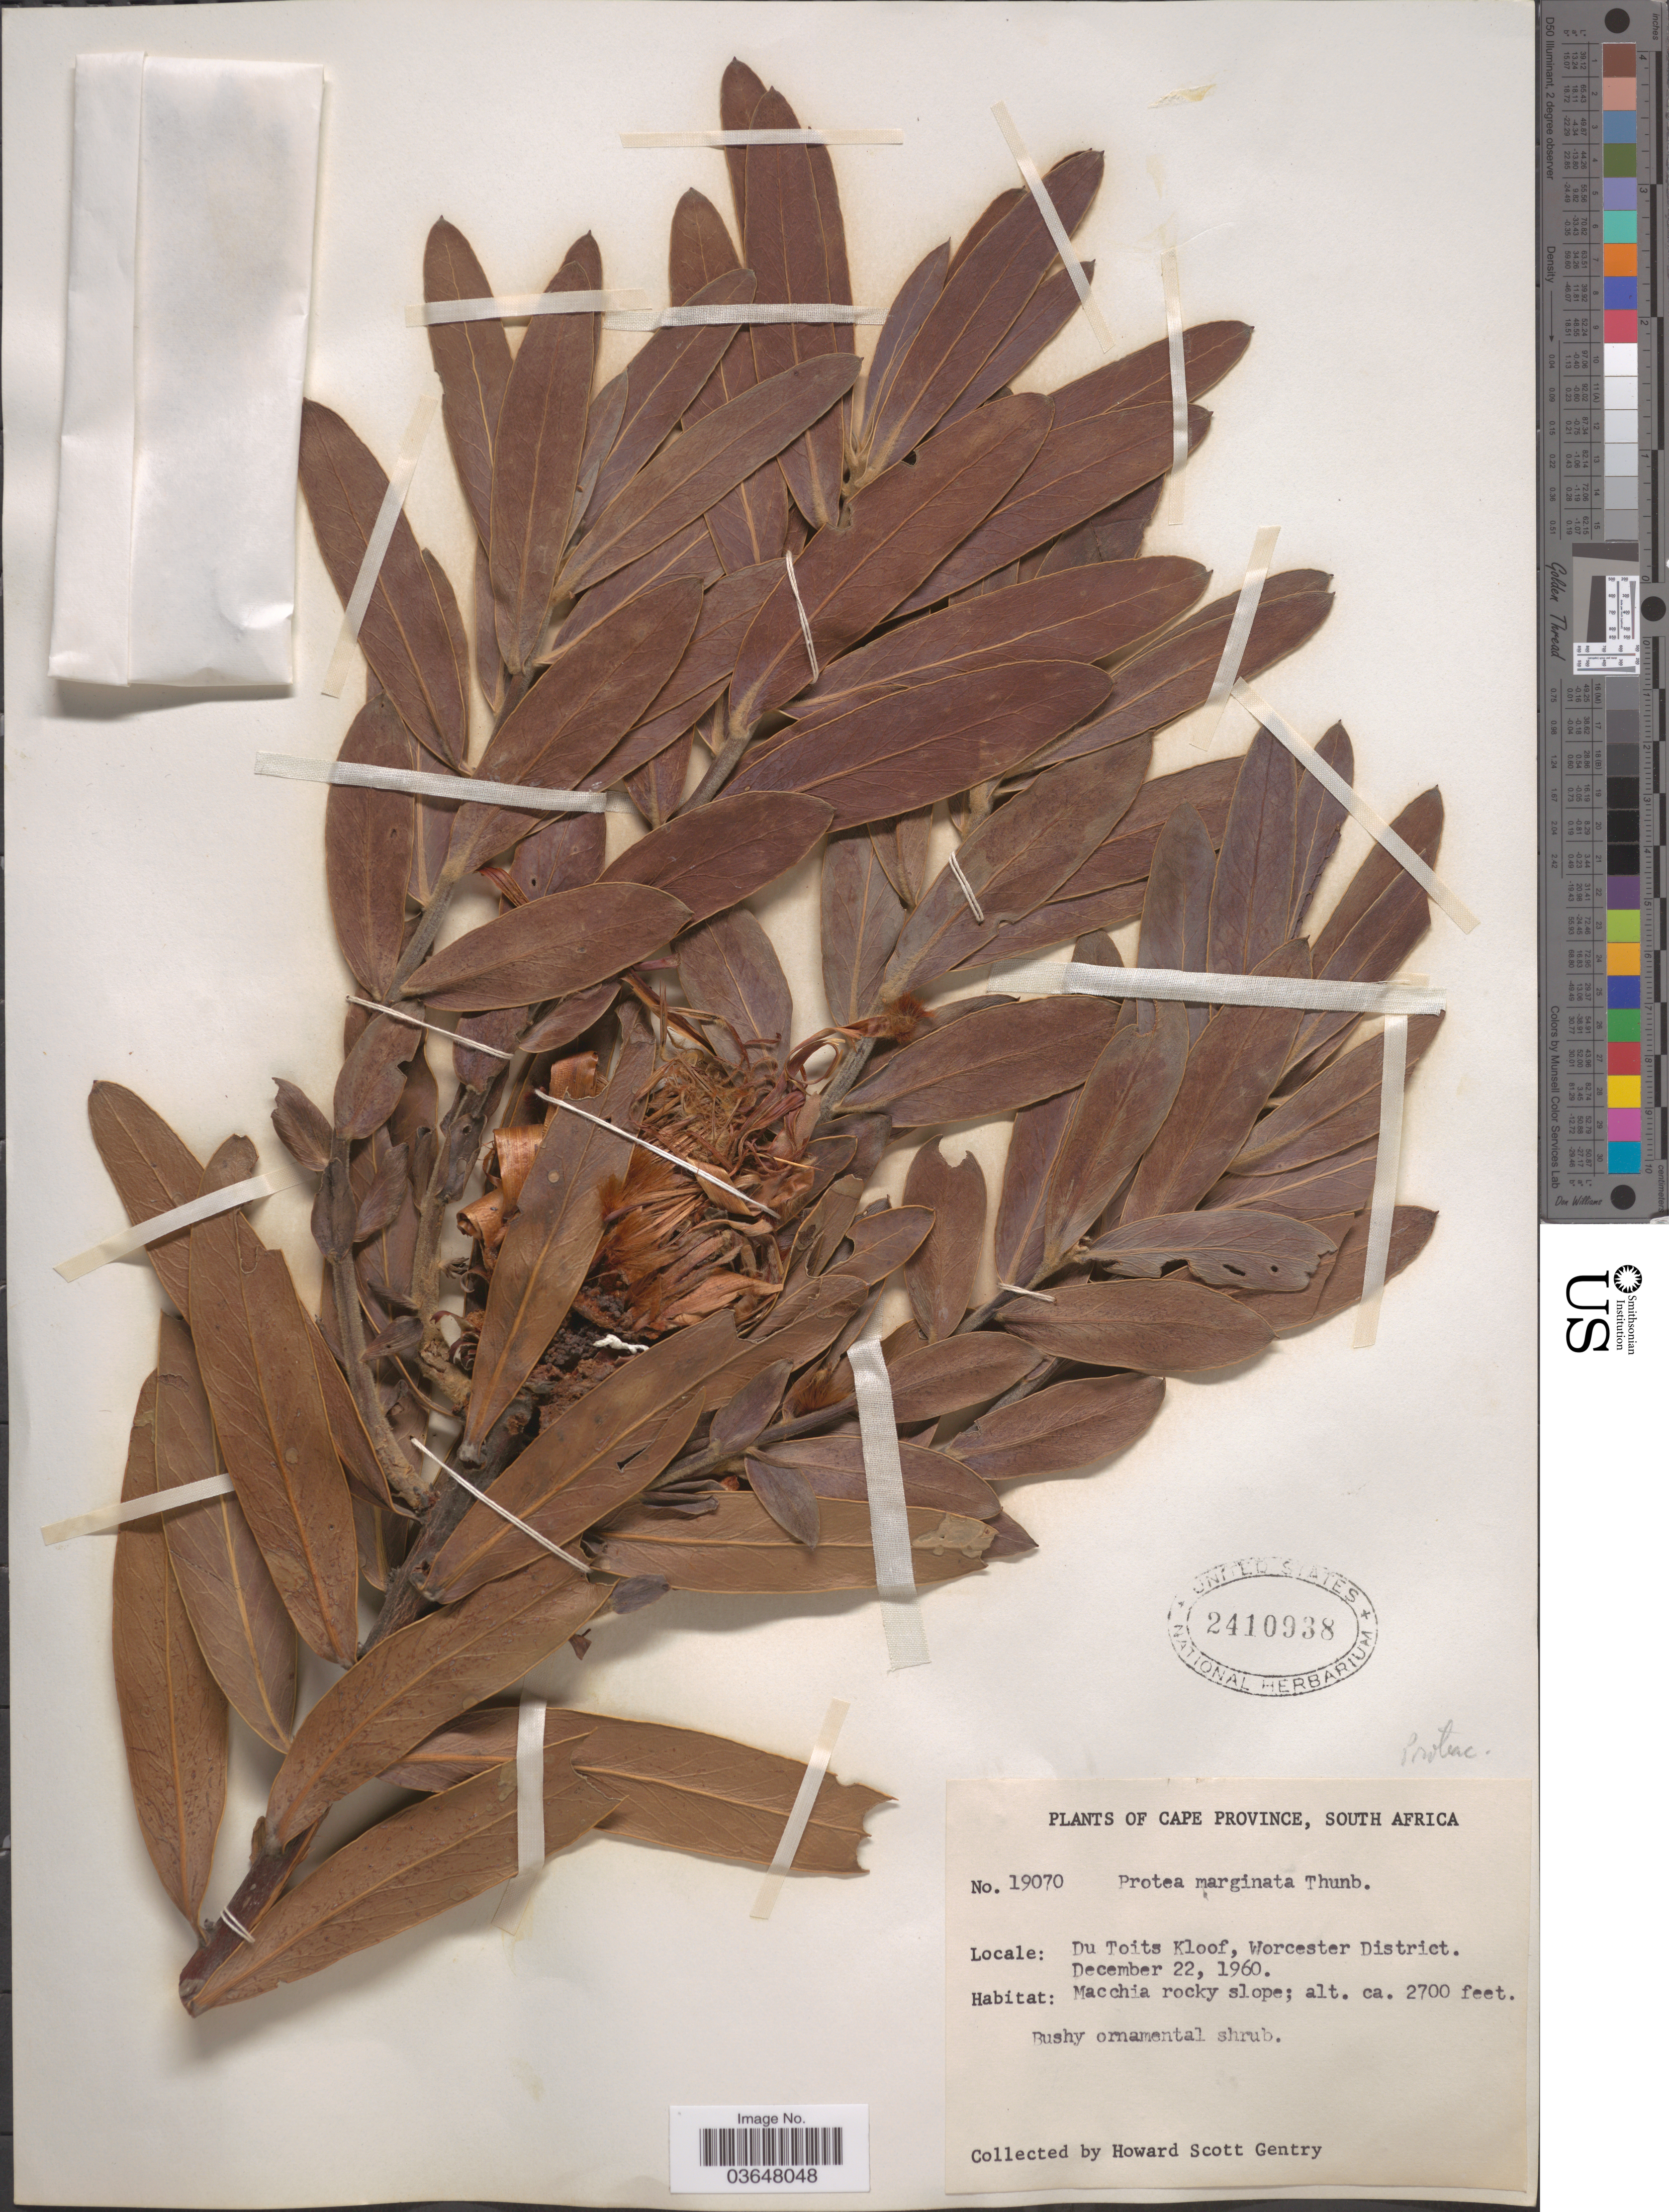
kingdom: Plantae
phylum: Tracheophyta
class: Magnoliopsida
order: Proteales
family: Proteaceae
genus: Protea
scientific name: Protea marginata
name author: Thunb.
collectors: H. S. Gentry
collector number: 19070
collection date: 1960-12-22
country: South Africa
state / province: Western Cape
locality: Du Toits Kloof, Worcester District.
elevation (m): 823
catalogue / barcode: US 2410938